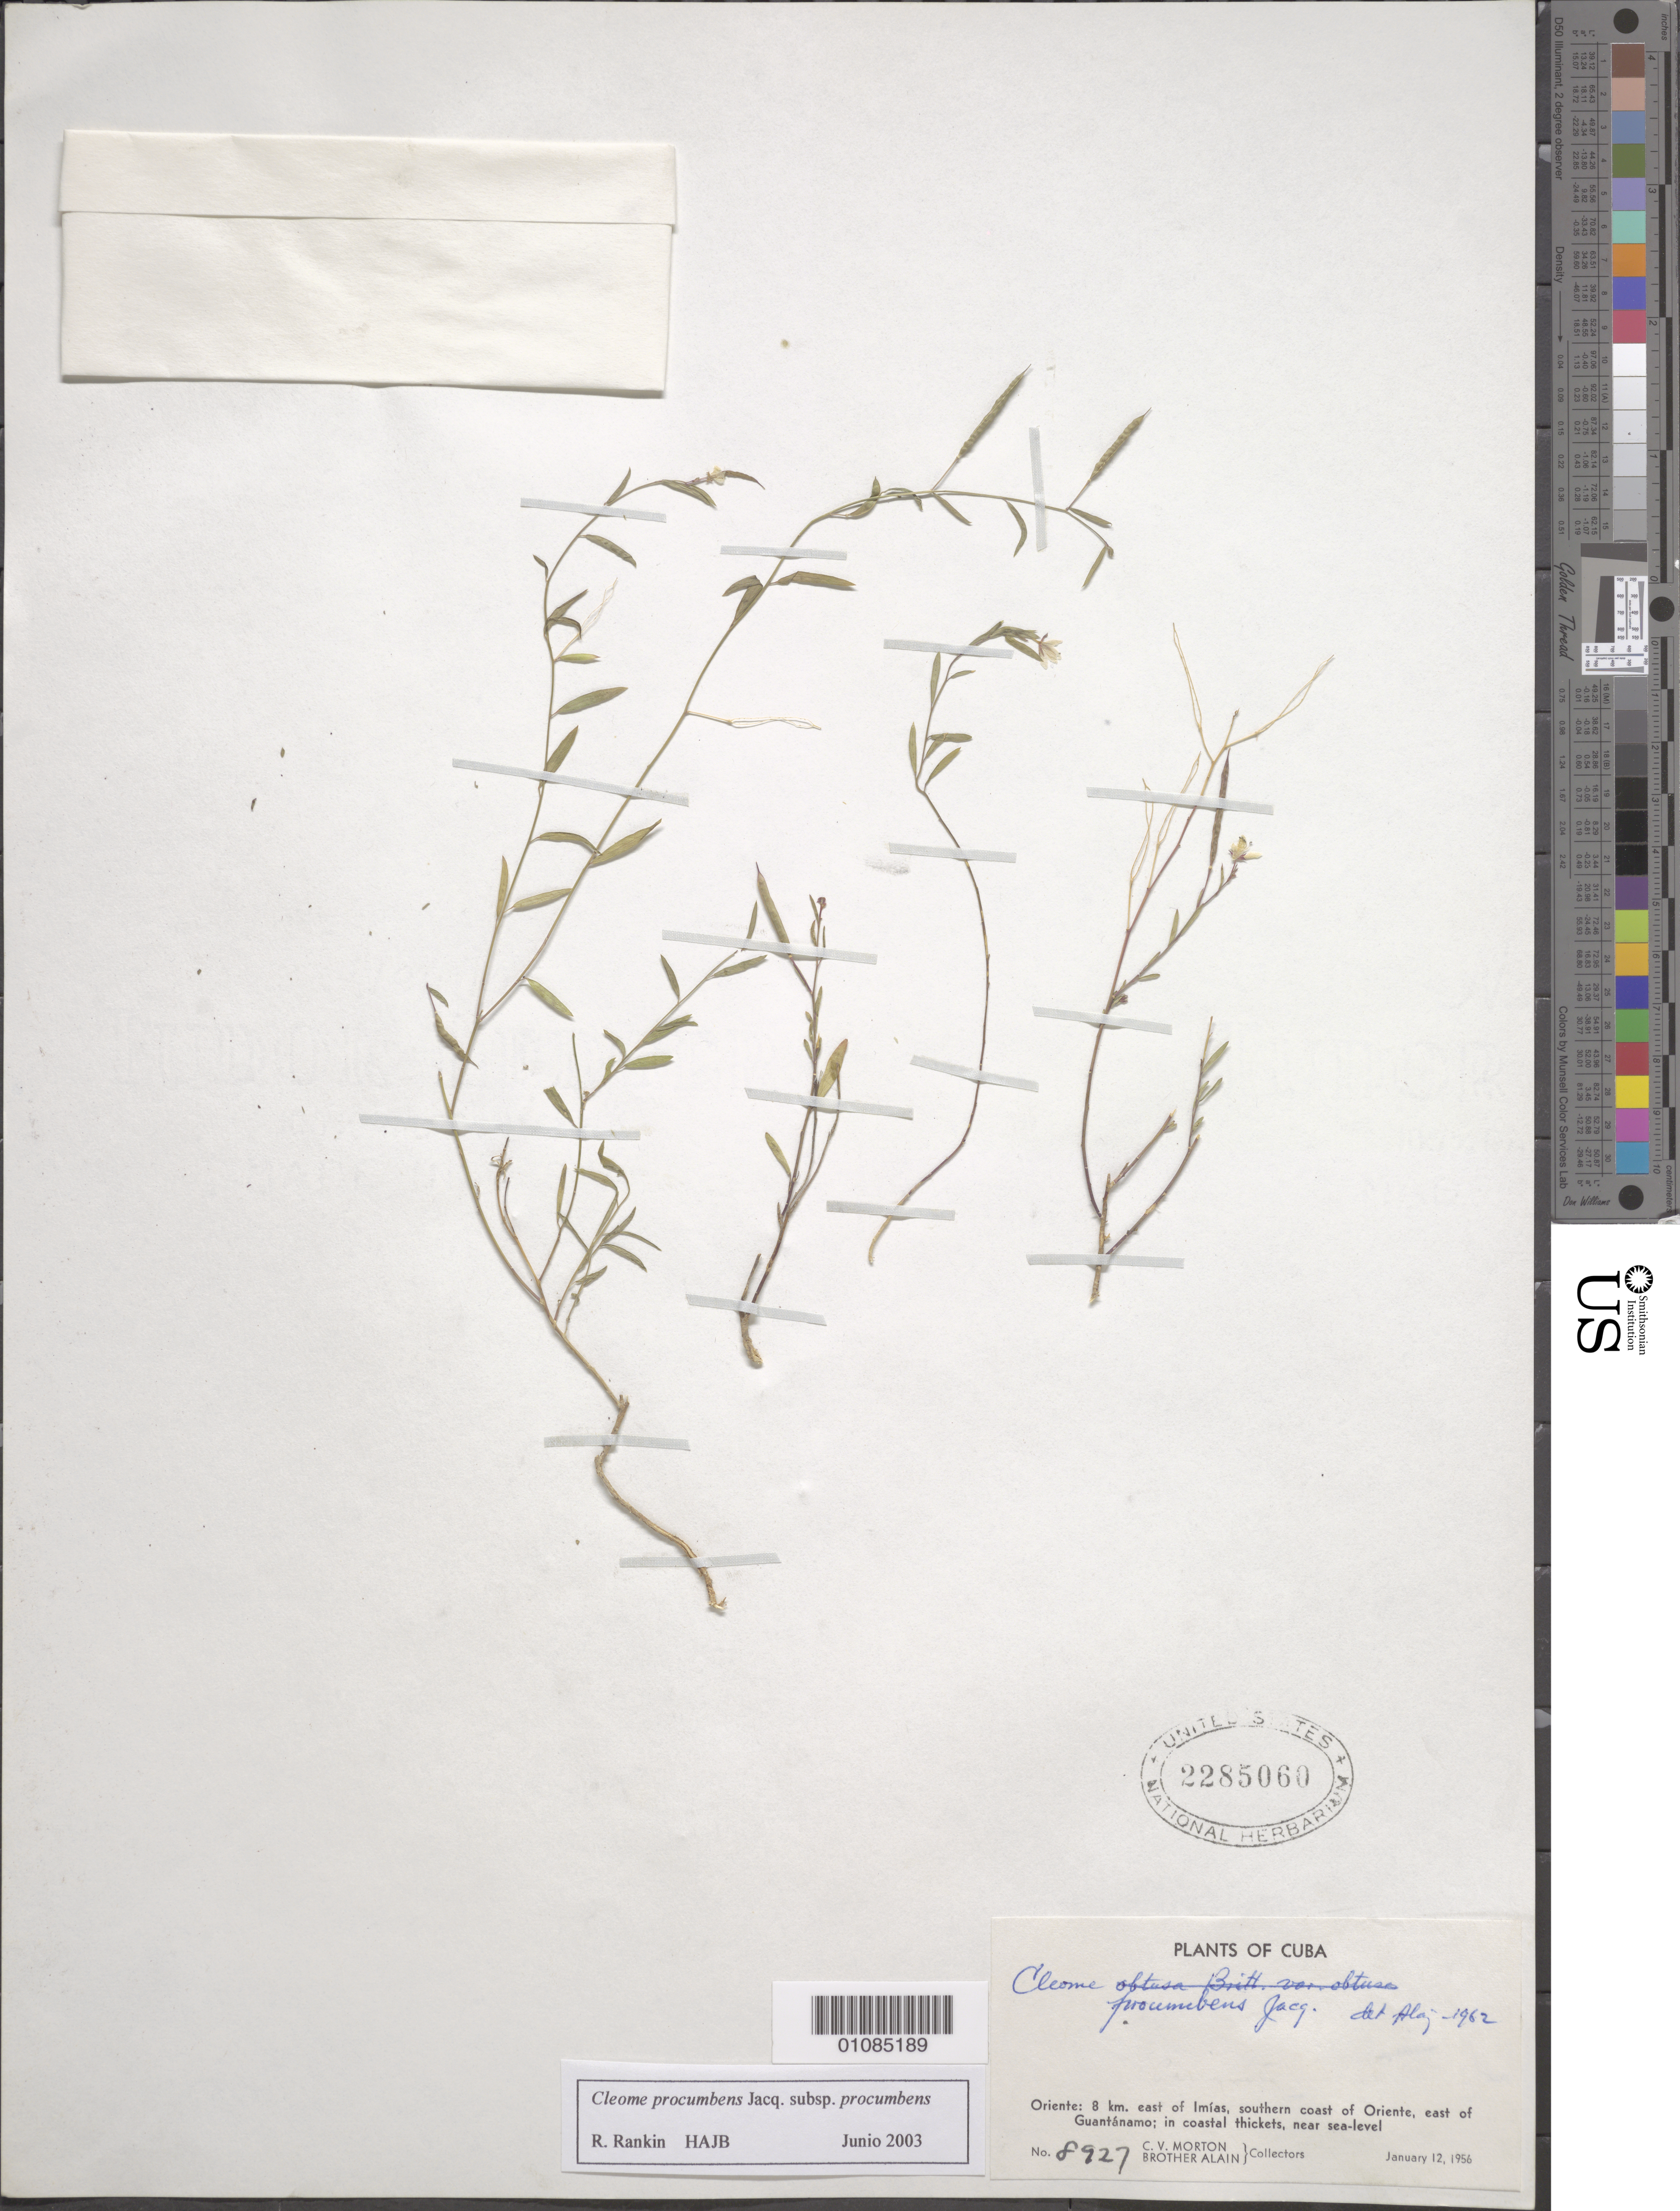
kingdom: Plantae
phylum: Tracheophyta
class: Magnoliopsida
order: Brassicales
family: Cleomaceae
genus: Physostemon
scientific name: Physostemon procumbens subsp. procunbens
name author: (Jacq.) Roalson & Soares Neto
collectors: C. V. Morton & A. H. Liogier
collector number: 8927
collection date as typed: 12 Jan 1956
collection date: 1956-01-12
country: Cuba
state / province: Guantanamo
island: Cuba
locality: Oriente: 8 km E of Imias, southern coast of Oriente, E of Guantánamo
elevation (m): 0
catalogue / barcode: US 2285060